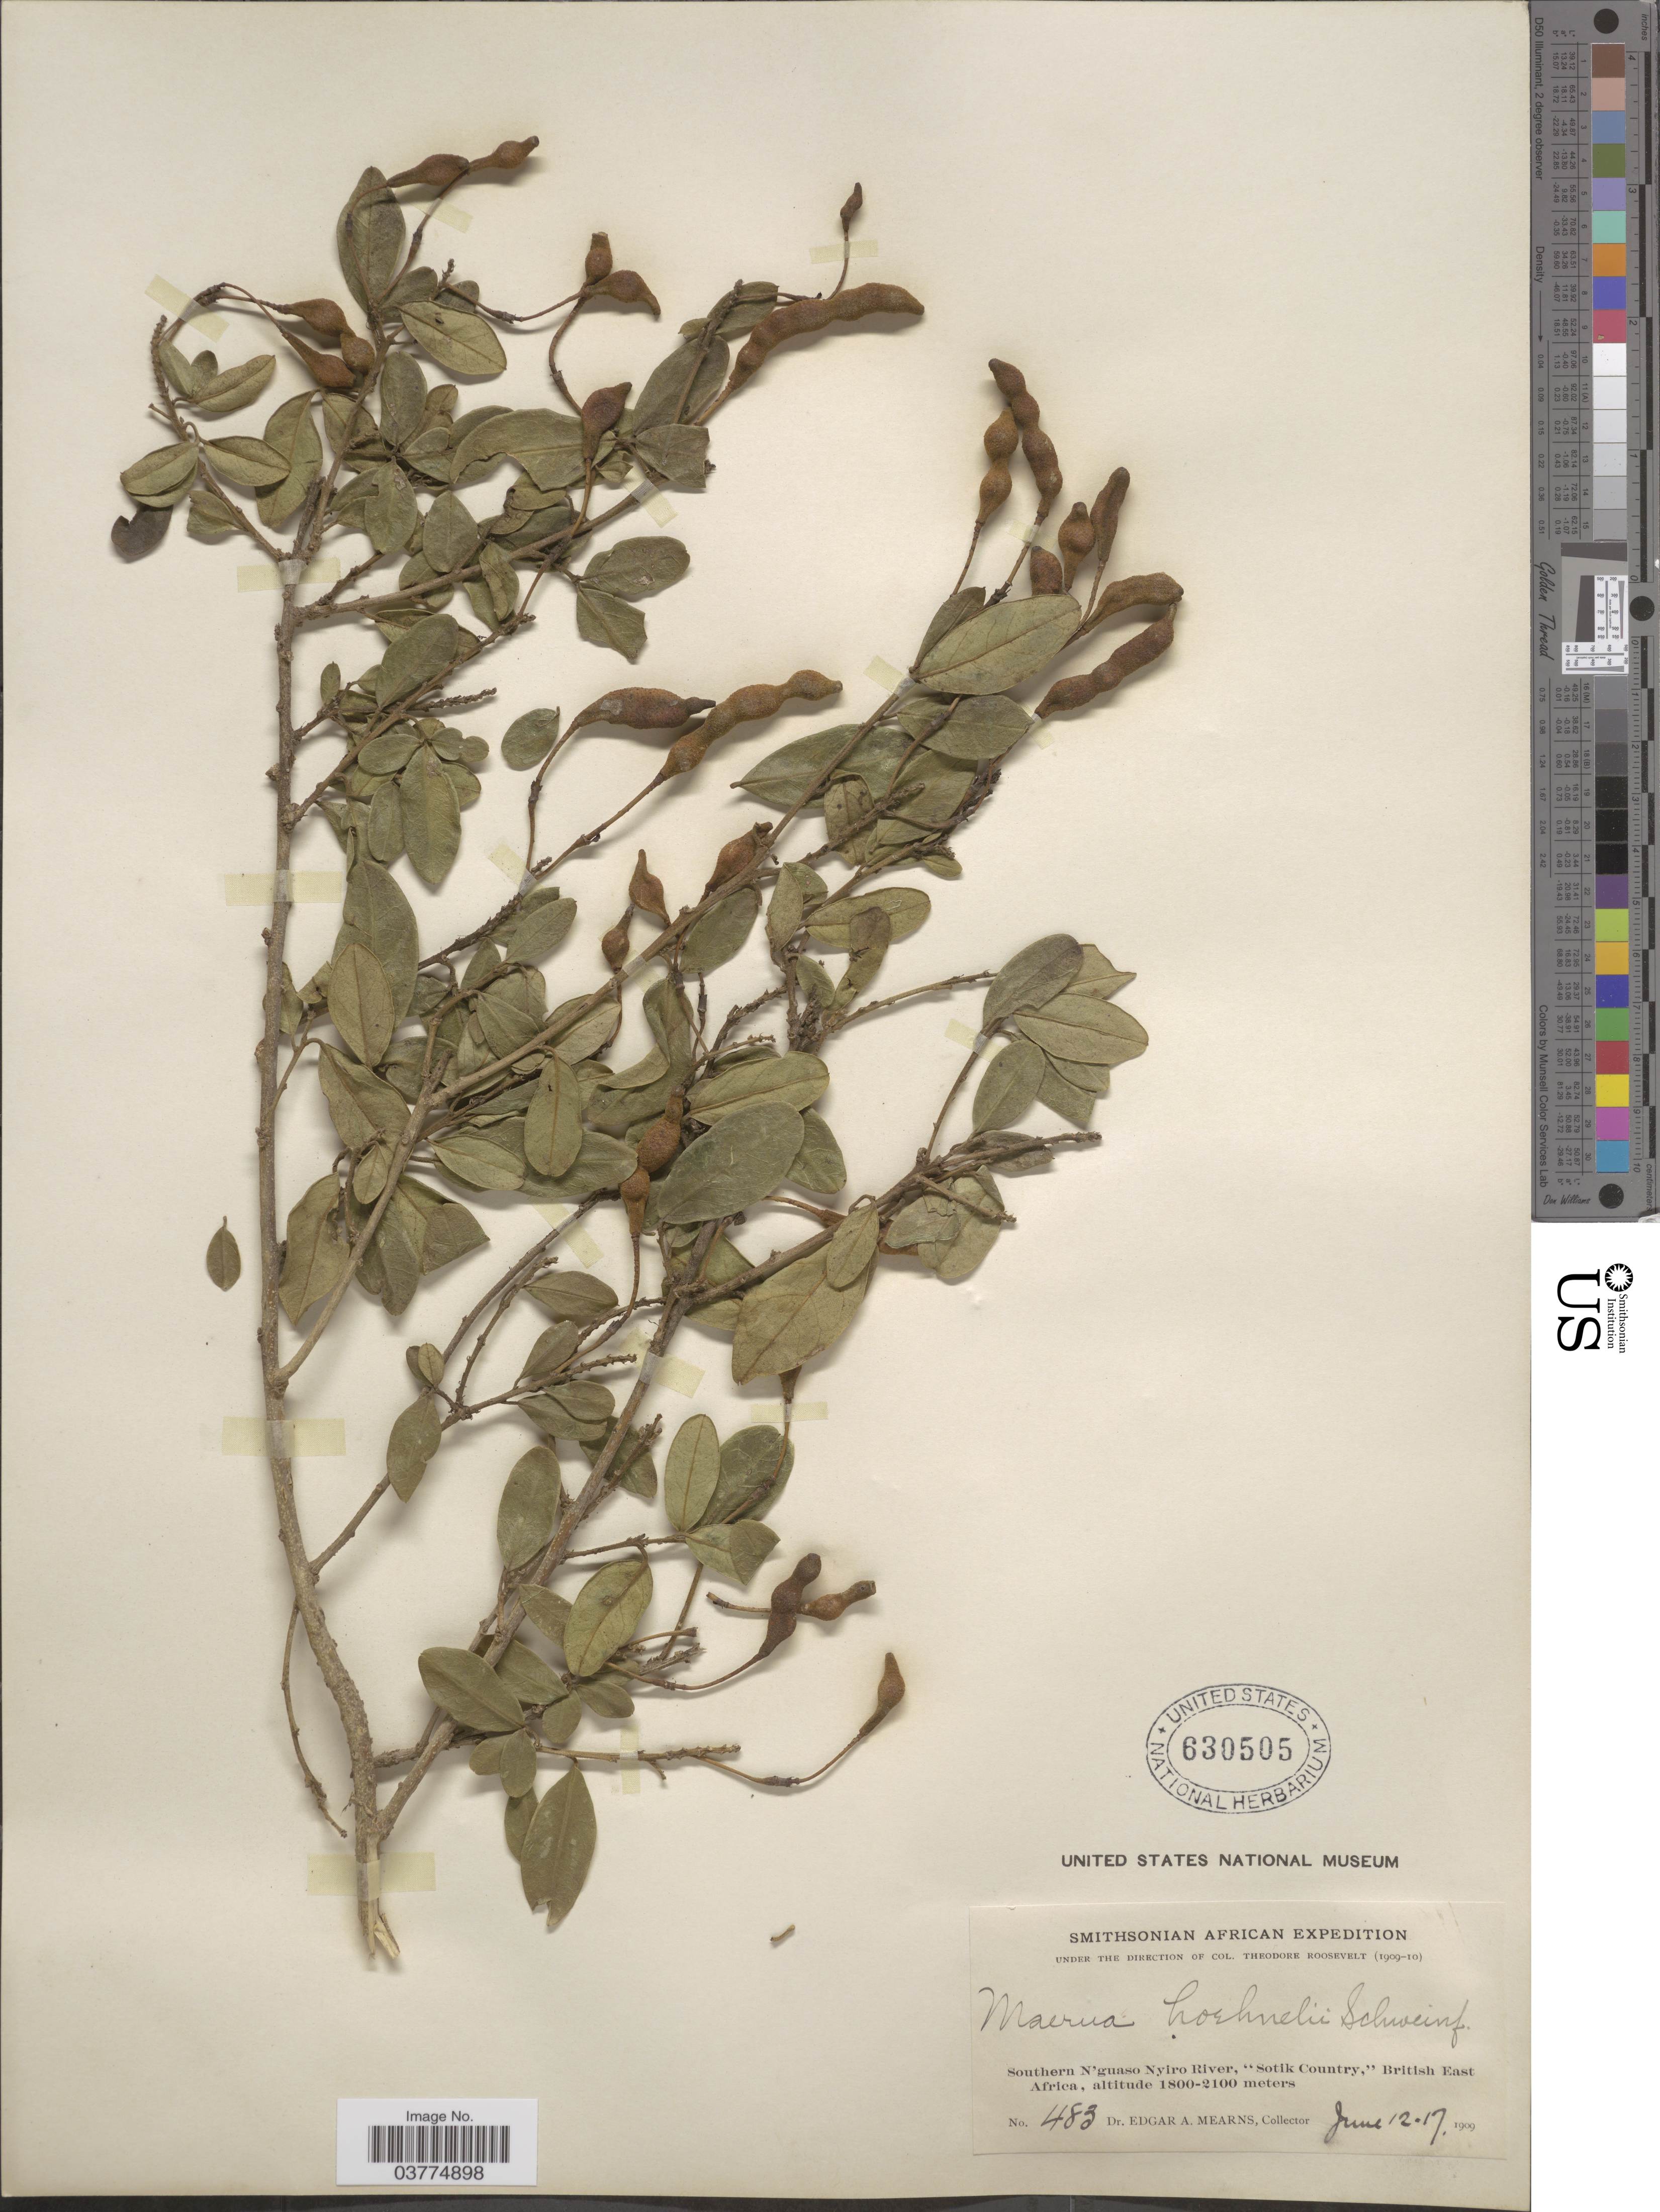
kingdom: Plantae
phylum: Tracheophyta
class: Magnoliopsida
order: Brassicales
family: Capparaceae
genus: Maerua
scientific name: Maerua hoehnelii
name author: Schweinf.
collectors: E. A. Mearns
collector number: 483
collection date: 1909-06-12/1909-06-17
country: Kenya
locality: Southern N'guaso Nyiro River, "Sotik Country", British East Africa.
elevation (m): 1800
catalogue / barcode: US 630505